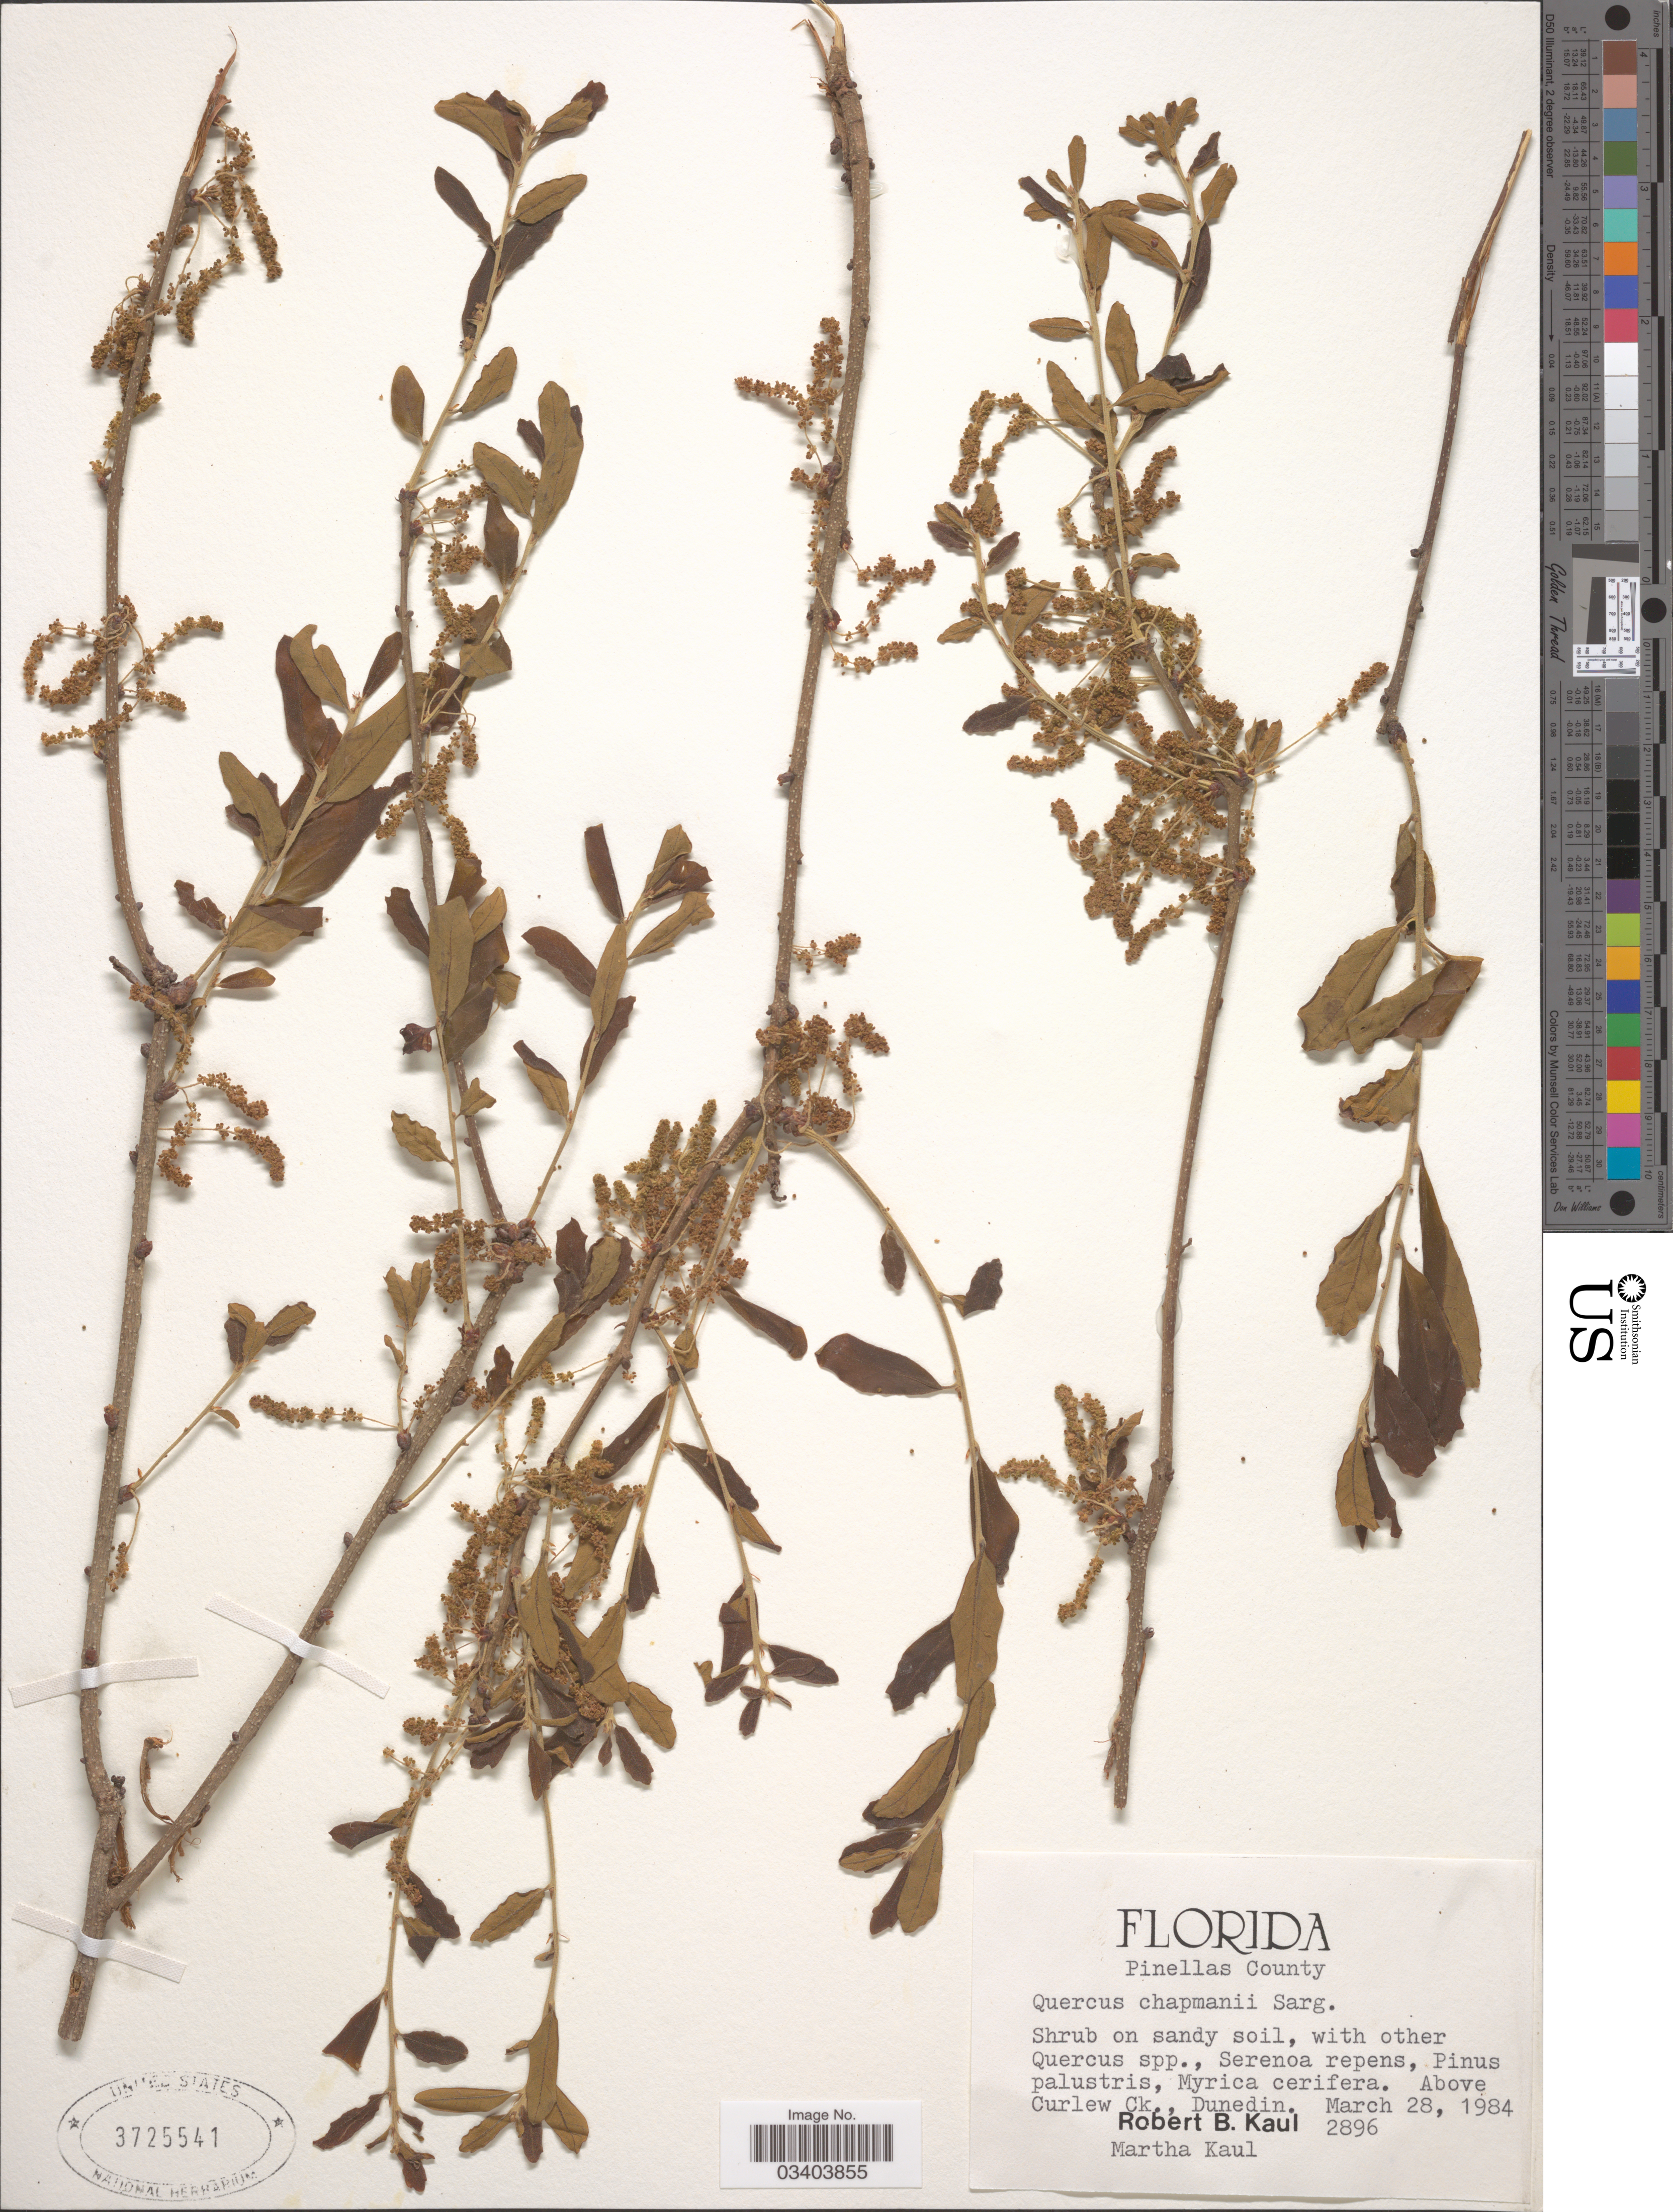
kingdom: Plantae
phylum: Tracheophyta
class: Magnoliopsida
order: Fagales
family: Fagaceae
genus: Quercus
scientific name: Quercus chapmanii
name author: Sarg.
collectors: R. Kaul & M. Kaul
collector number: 2896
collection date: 1984-03-28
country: United States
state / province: Florida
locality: Pinellas County. Above Curlew Ck., Dunedin.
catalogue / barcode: US 3725541